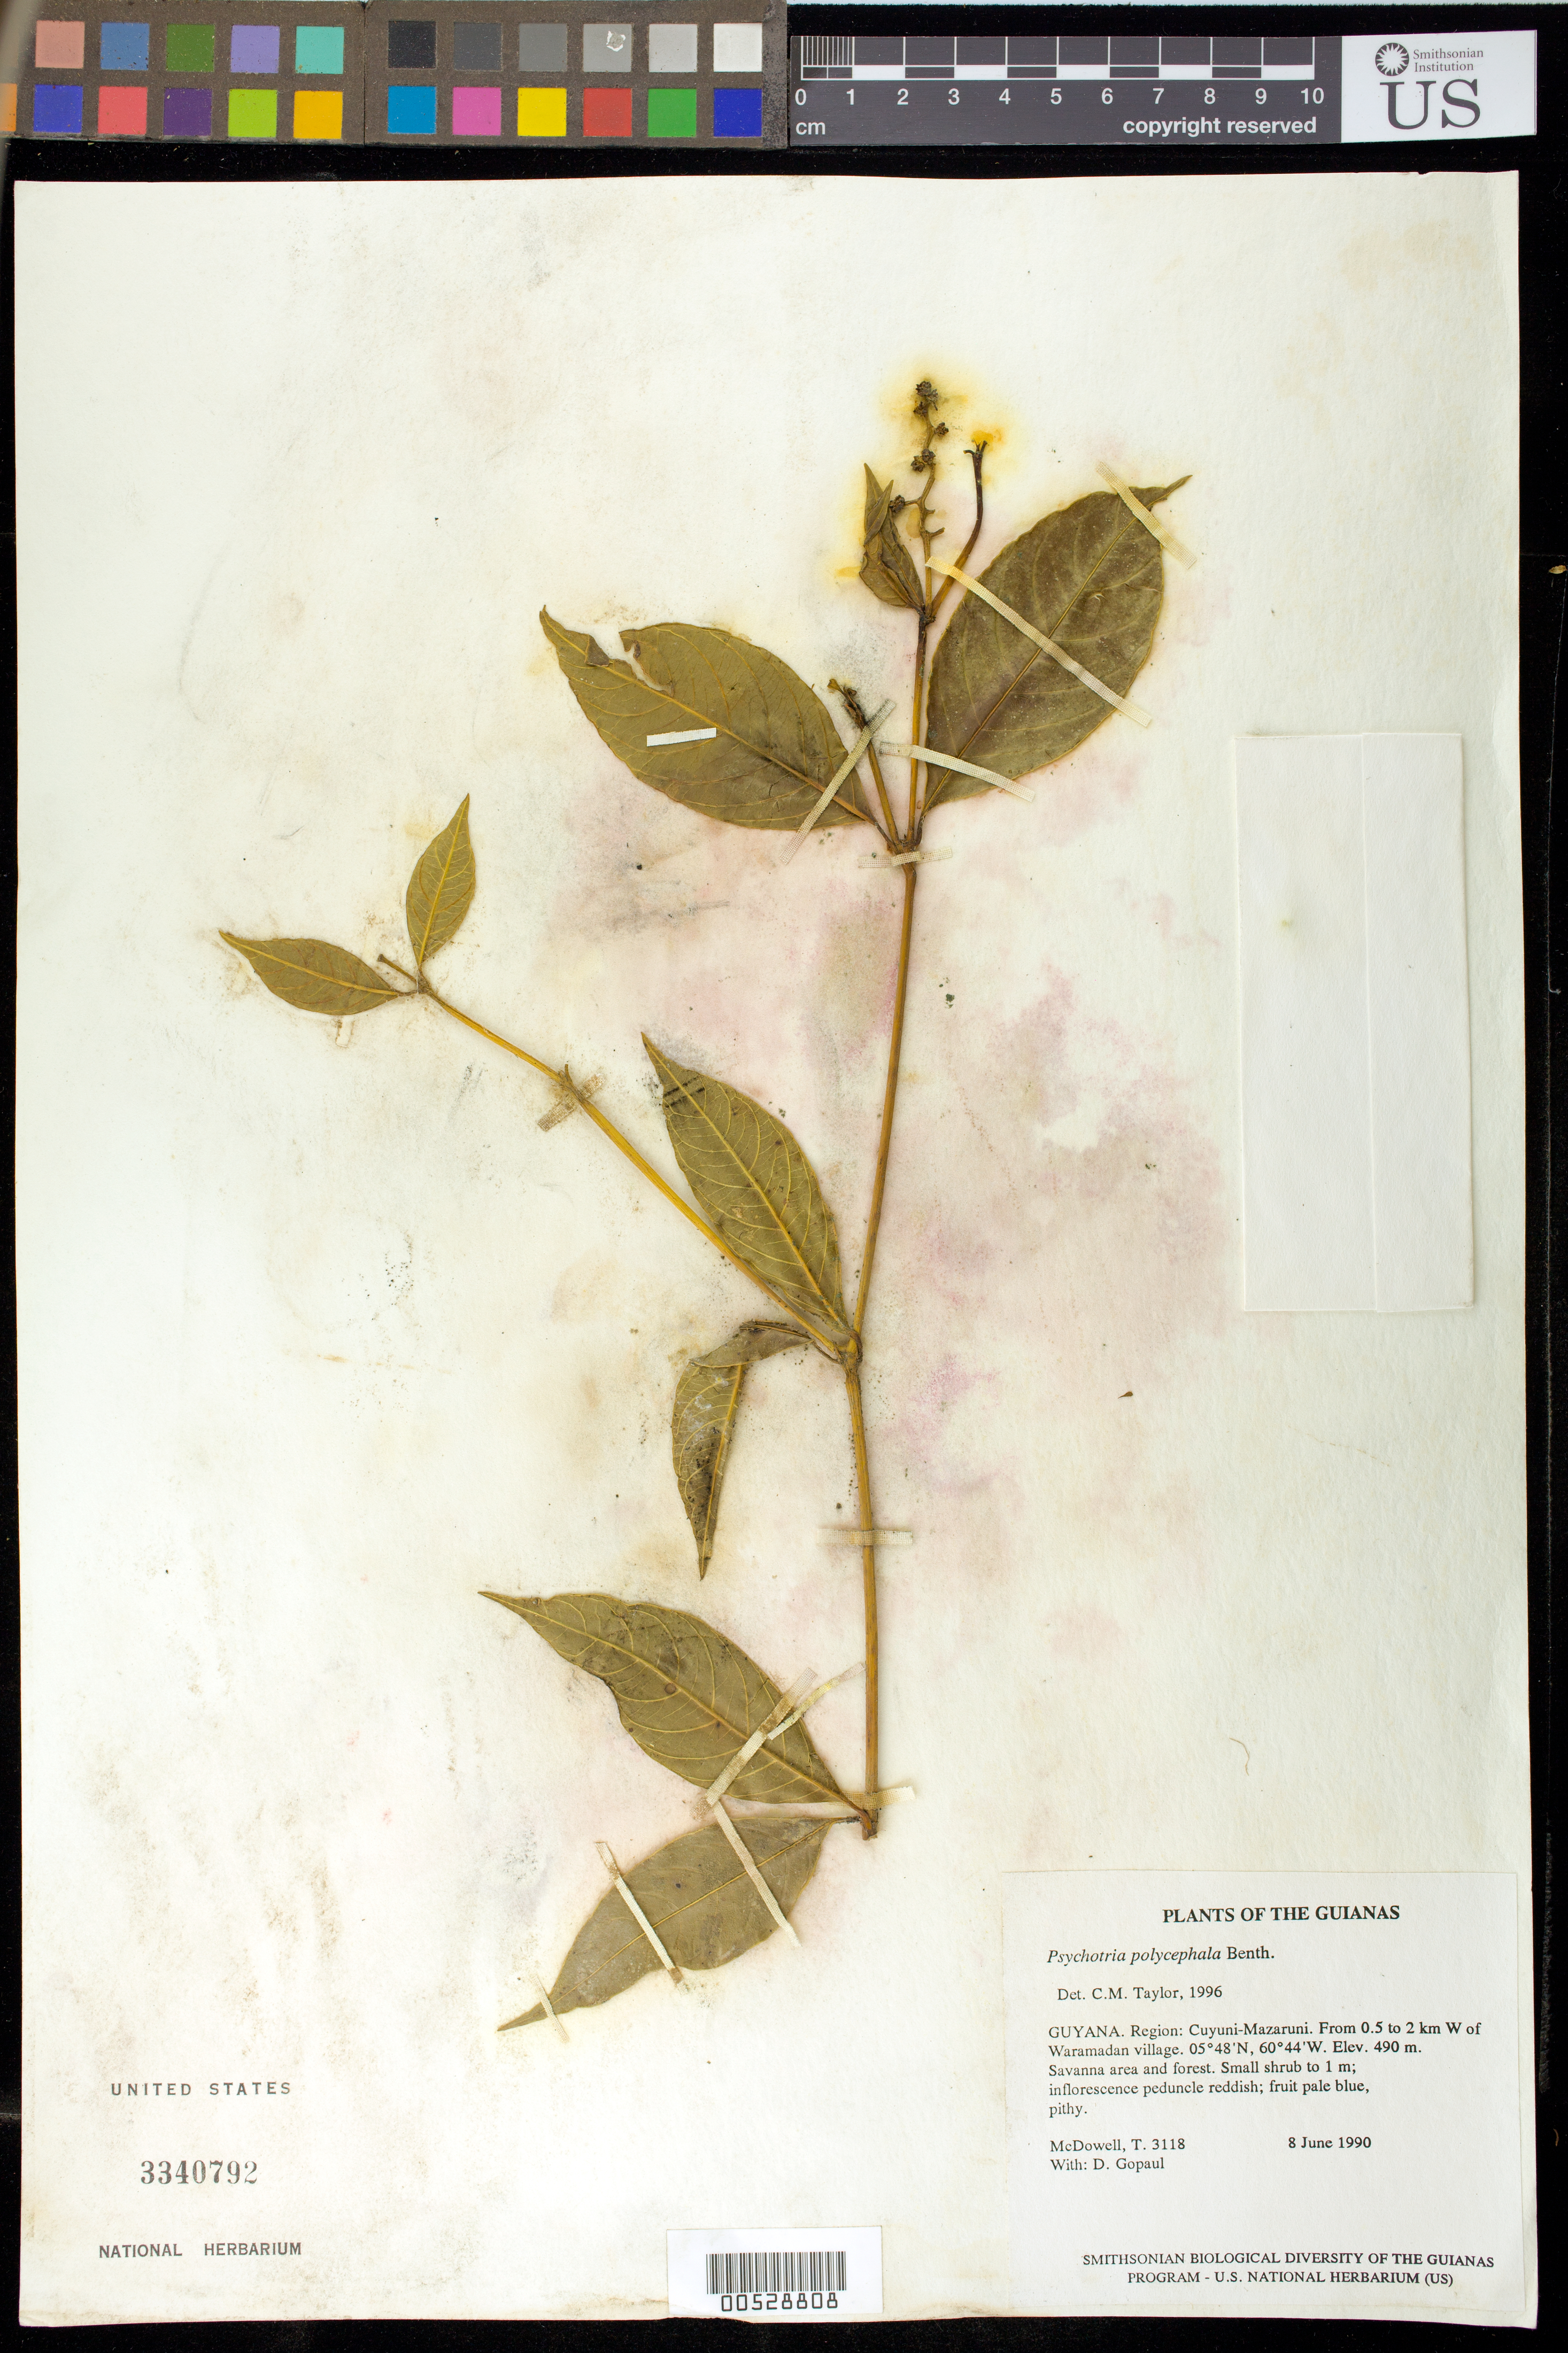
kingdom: Plantae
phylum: Tracheophyta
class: Magnoliopsida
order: Gentianales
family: Rubiaceae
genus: Palicourea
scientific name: Palicourea polycephala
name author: (Benth.) Delprete & J.H. Kirkbr.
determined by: Kirkbride, J. H., Jr.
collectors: T. McDowell & D. Gopaul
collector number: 3118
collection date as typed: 8 June 1990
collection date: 1990-06-08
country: Guyana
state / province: Cuyuni-Mazaruni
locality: From 0.5 to 2 km W of Waramadan village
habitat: Savanna area and forest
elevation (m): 490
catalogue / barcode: US 3340792